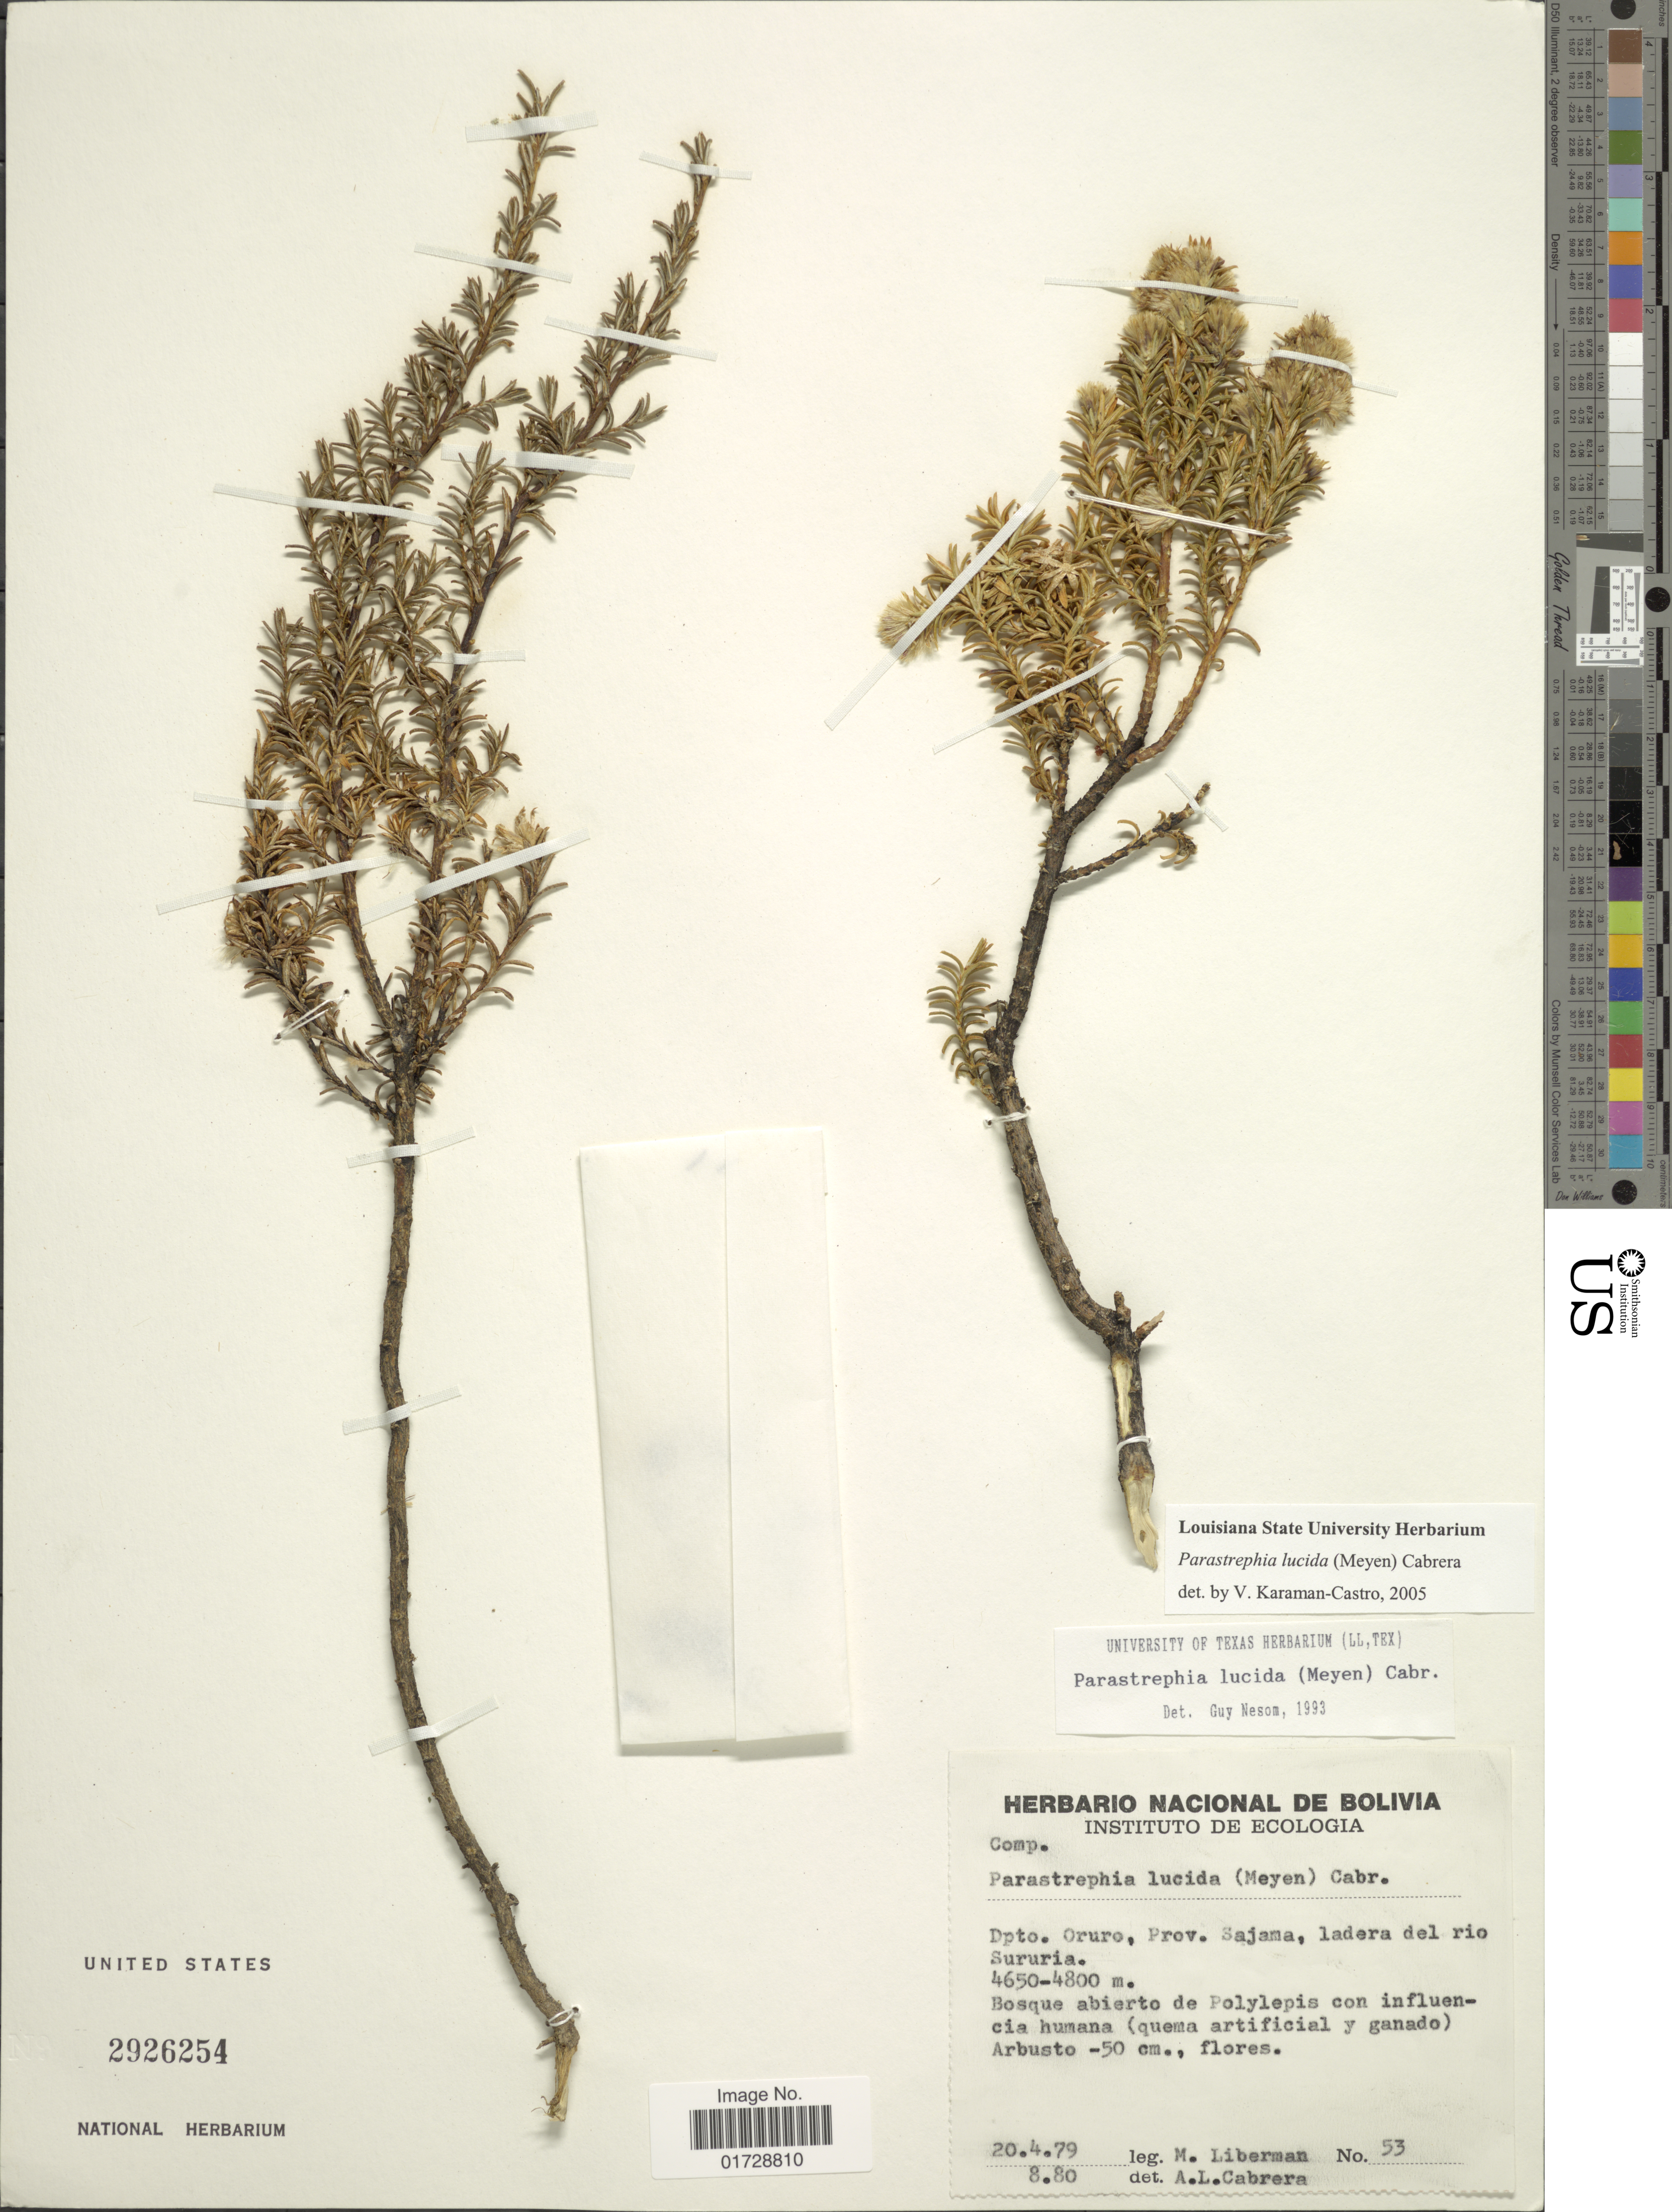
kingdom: Plantae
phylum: Tracheophyta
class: Magnoliopsida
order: Asterales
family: Asteraceae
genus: Parastrephia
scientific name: Parastrephia lucida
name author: (Meyen) Cabrera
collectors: M. Liberman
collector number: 53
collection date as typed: Transcribed d/m/y: 20/4/79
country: Bolivia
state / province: Oruro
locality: Prov. Sajama, ladera del rio Sururia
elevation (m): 4650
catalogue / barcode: US 2926254